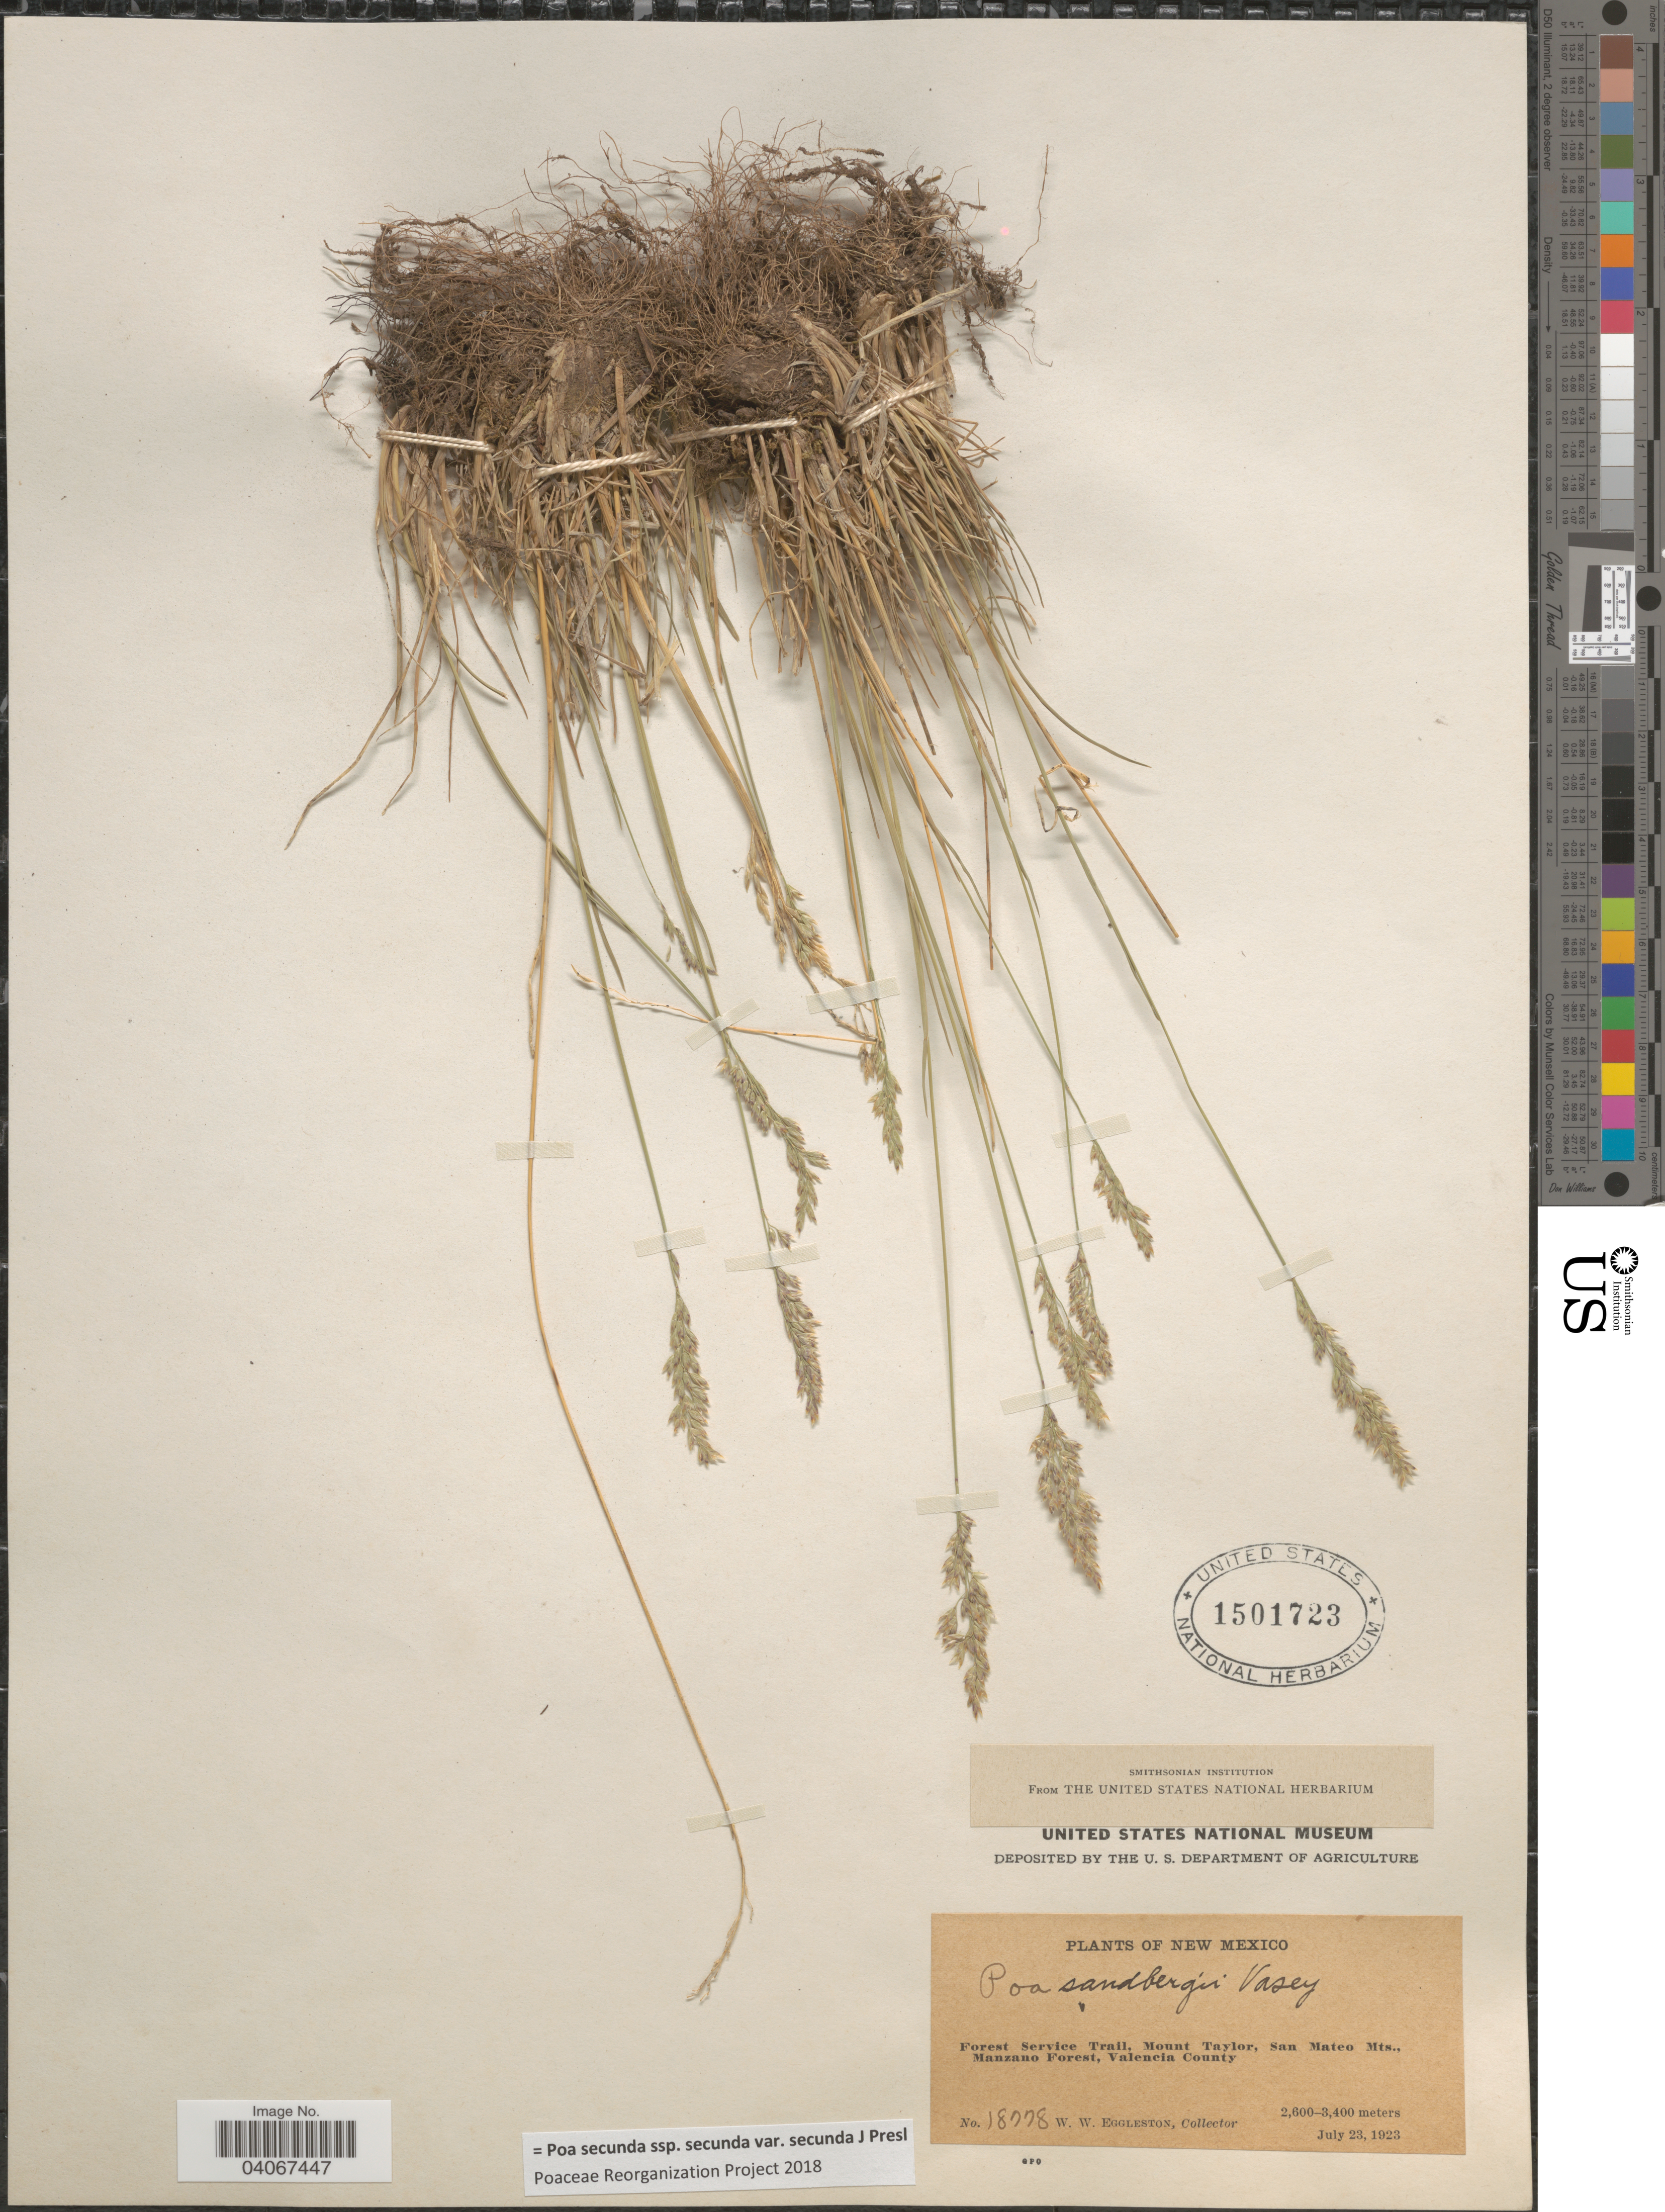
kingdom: Plantae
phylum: Tracheophyta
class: Liliopsida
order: Poales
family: Poaceae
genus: Poa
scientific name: Poa secunda subsp. secunda var. secunda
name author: J. Presl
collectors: W. W. Eggleston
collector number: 18778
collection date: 1923-07-23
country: United States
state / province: New Mexico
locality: Forest Service Trail, Mount Taylor, San Mateo Mts., Manzano Forest, Valencia County.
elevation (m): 2600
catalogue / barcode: US 1501723